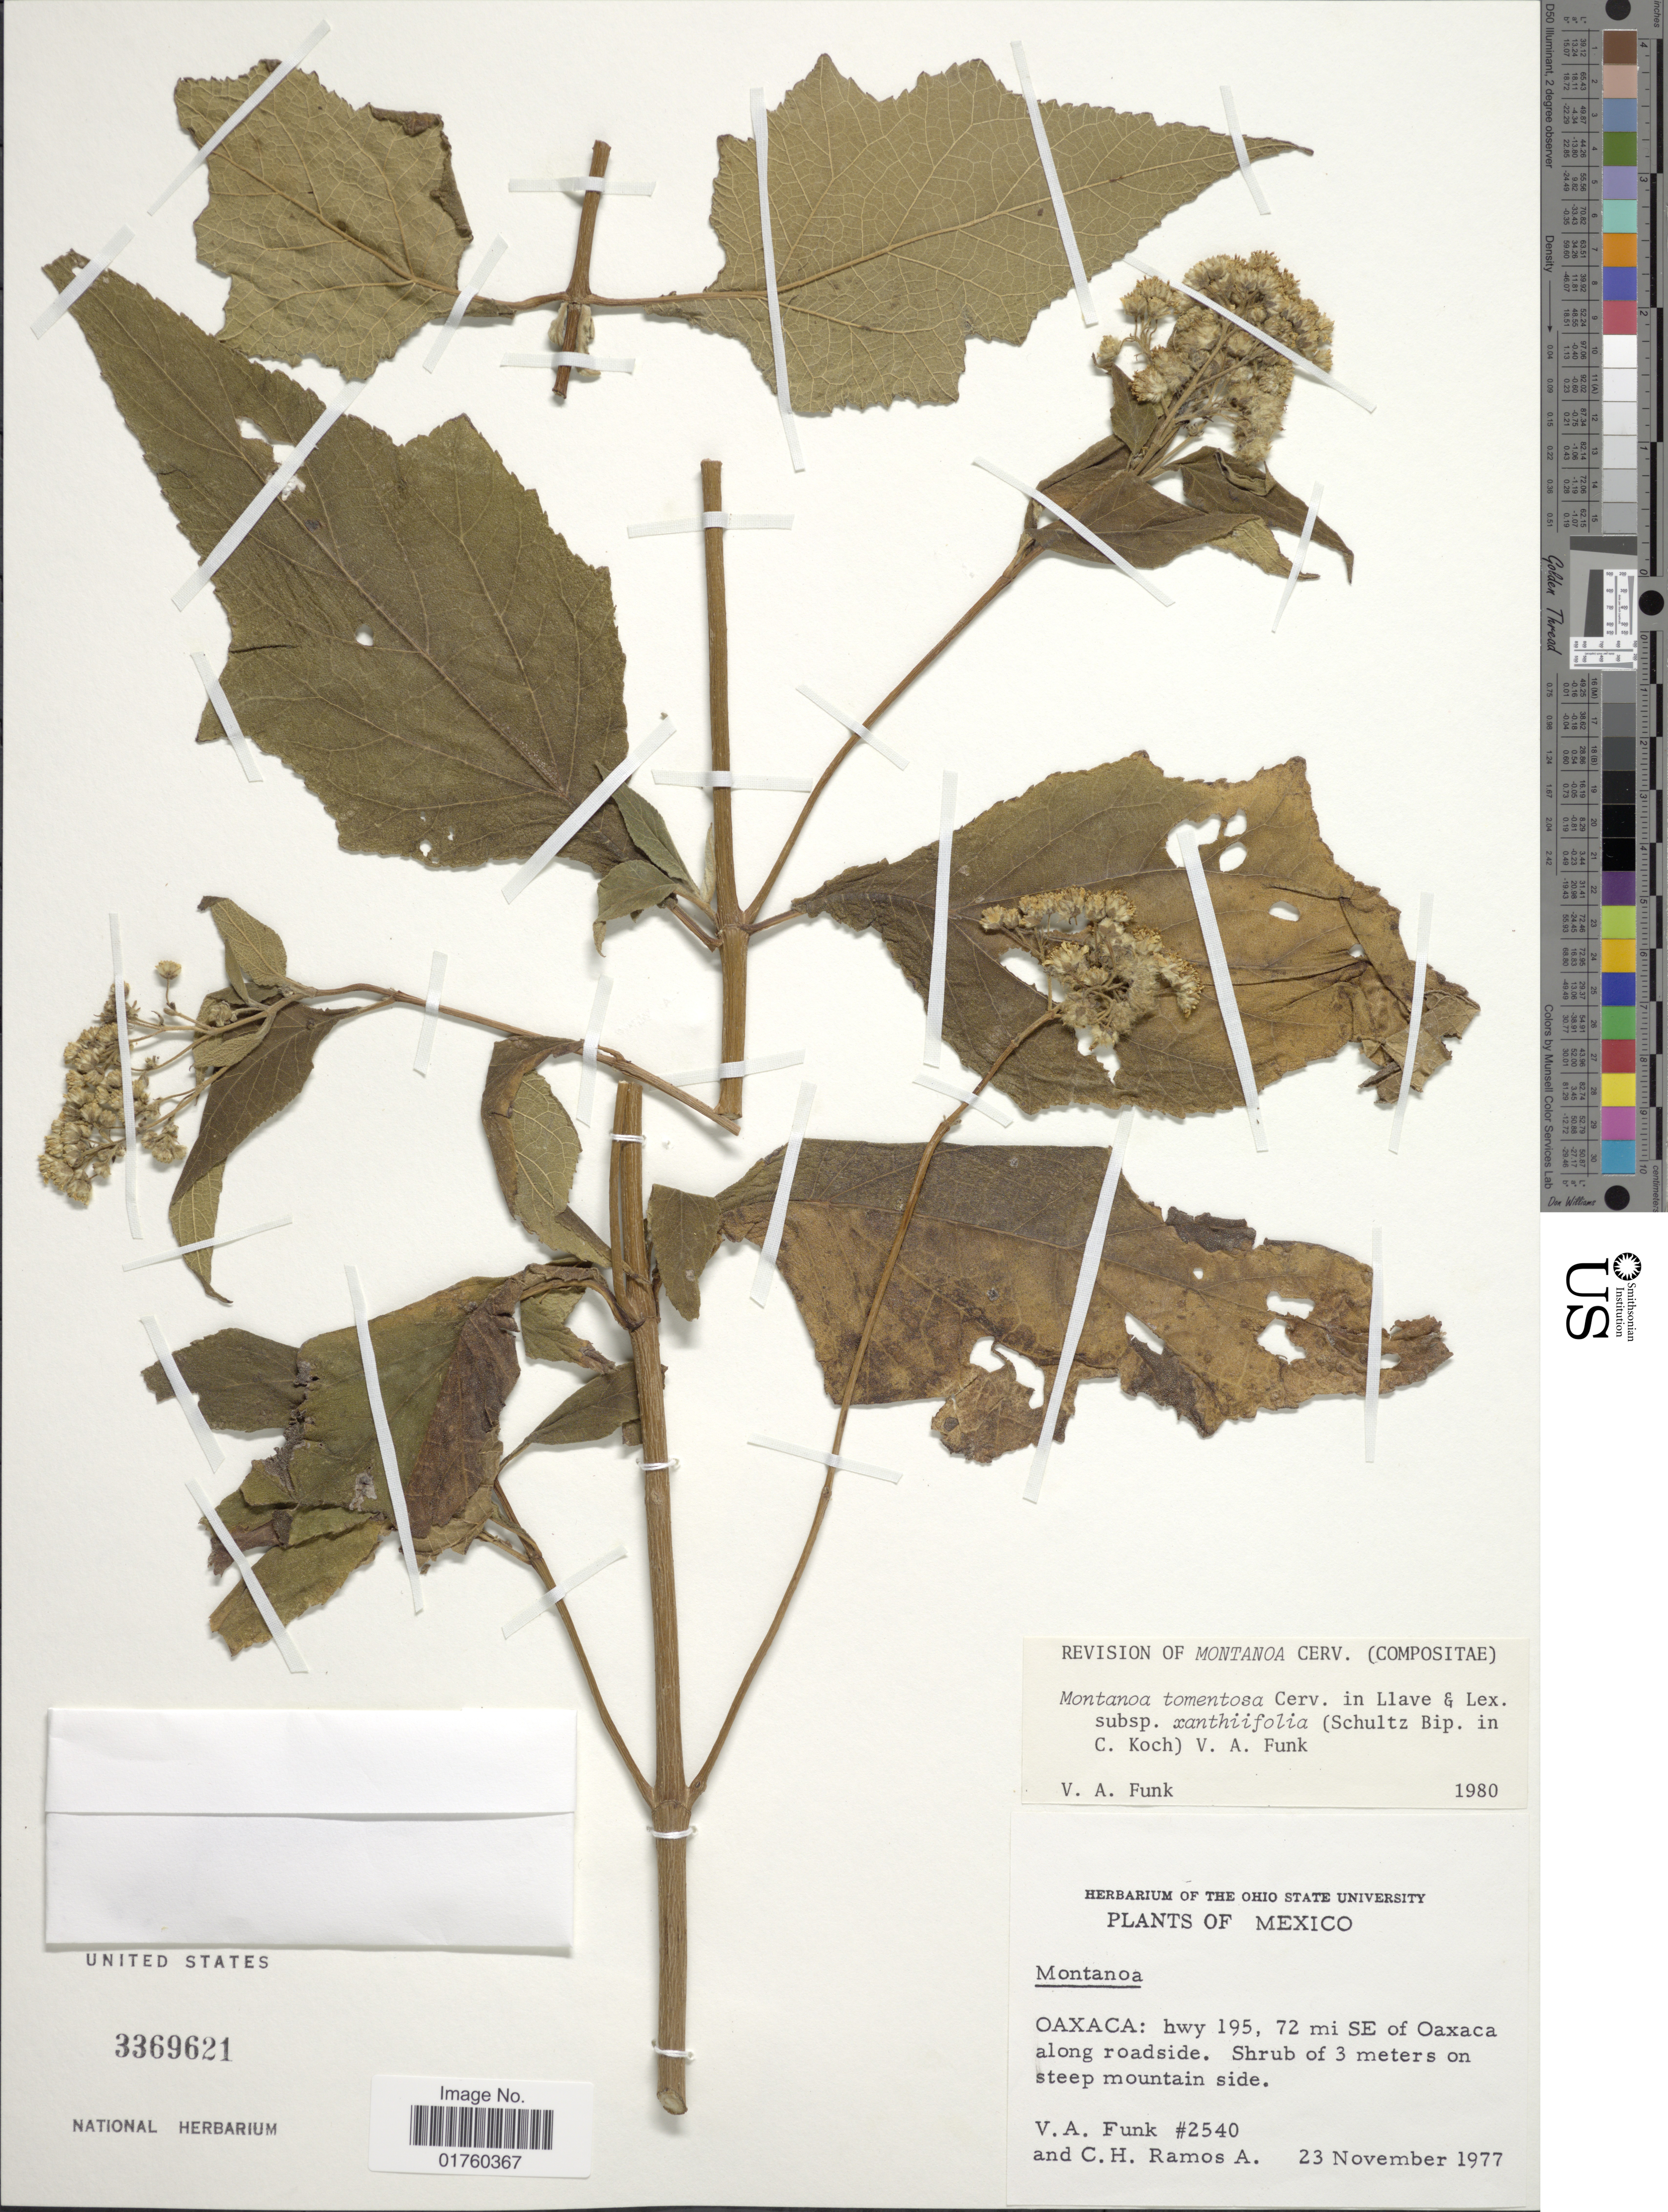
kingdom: Plantae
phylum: Tracheophyta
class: Magnoliopsida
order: Asterales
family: Asteraceae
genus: Montanoa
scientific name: Montanoa tomentosa subsp. xanthiifolia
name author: (Sch. Bip. in C. Koch) V.A. Funk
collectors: V. Funk & C. H. Ramos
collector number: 2540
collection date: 1977-11-23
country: Mexico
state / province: Oaxaca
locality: Hwy 195, 72 mi SE of Oaxaca along roadside, on steep mountain side.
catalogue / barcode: US 3369621